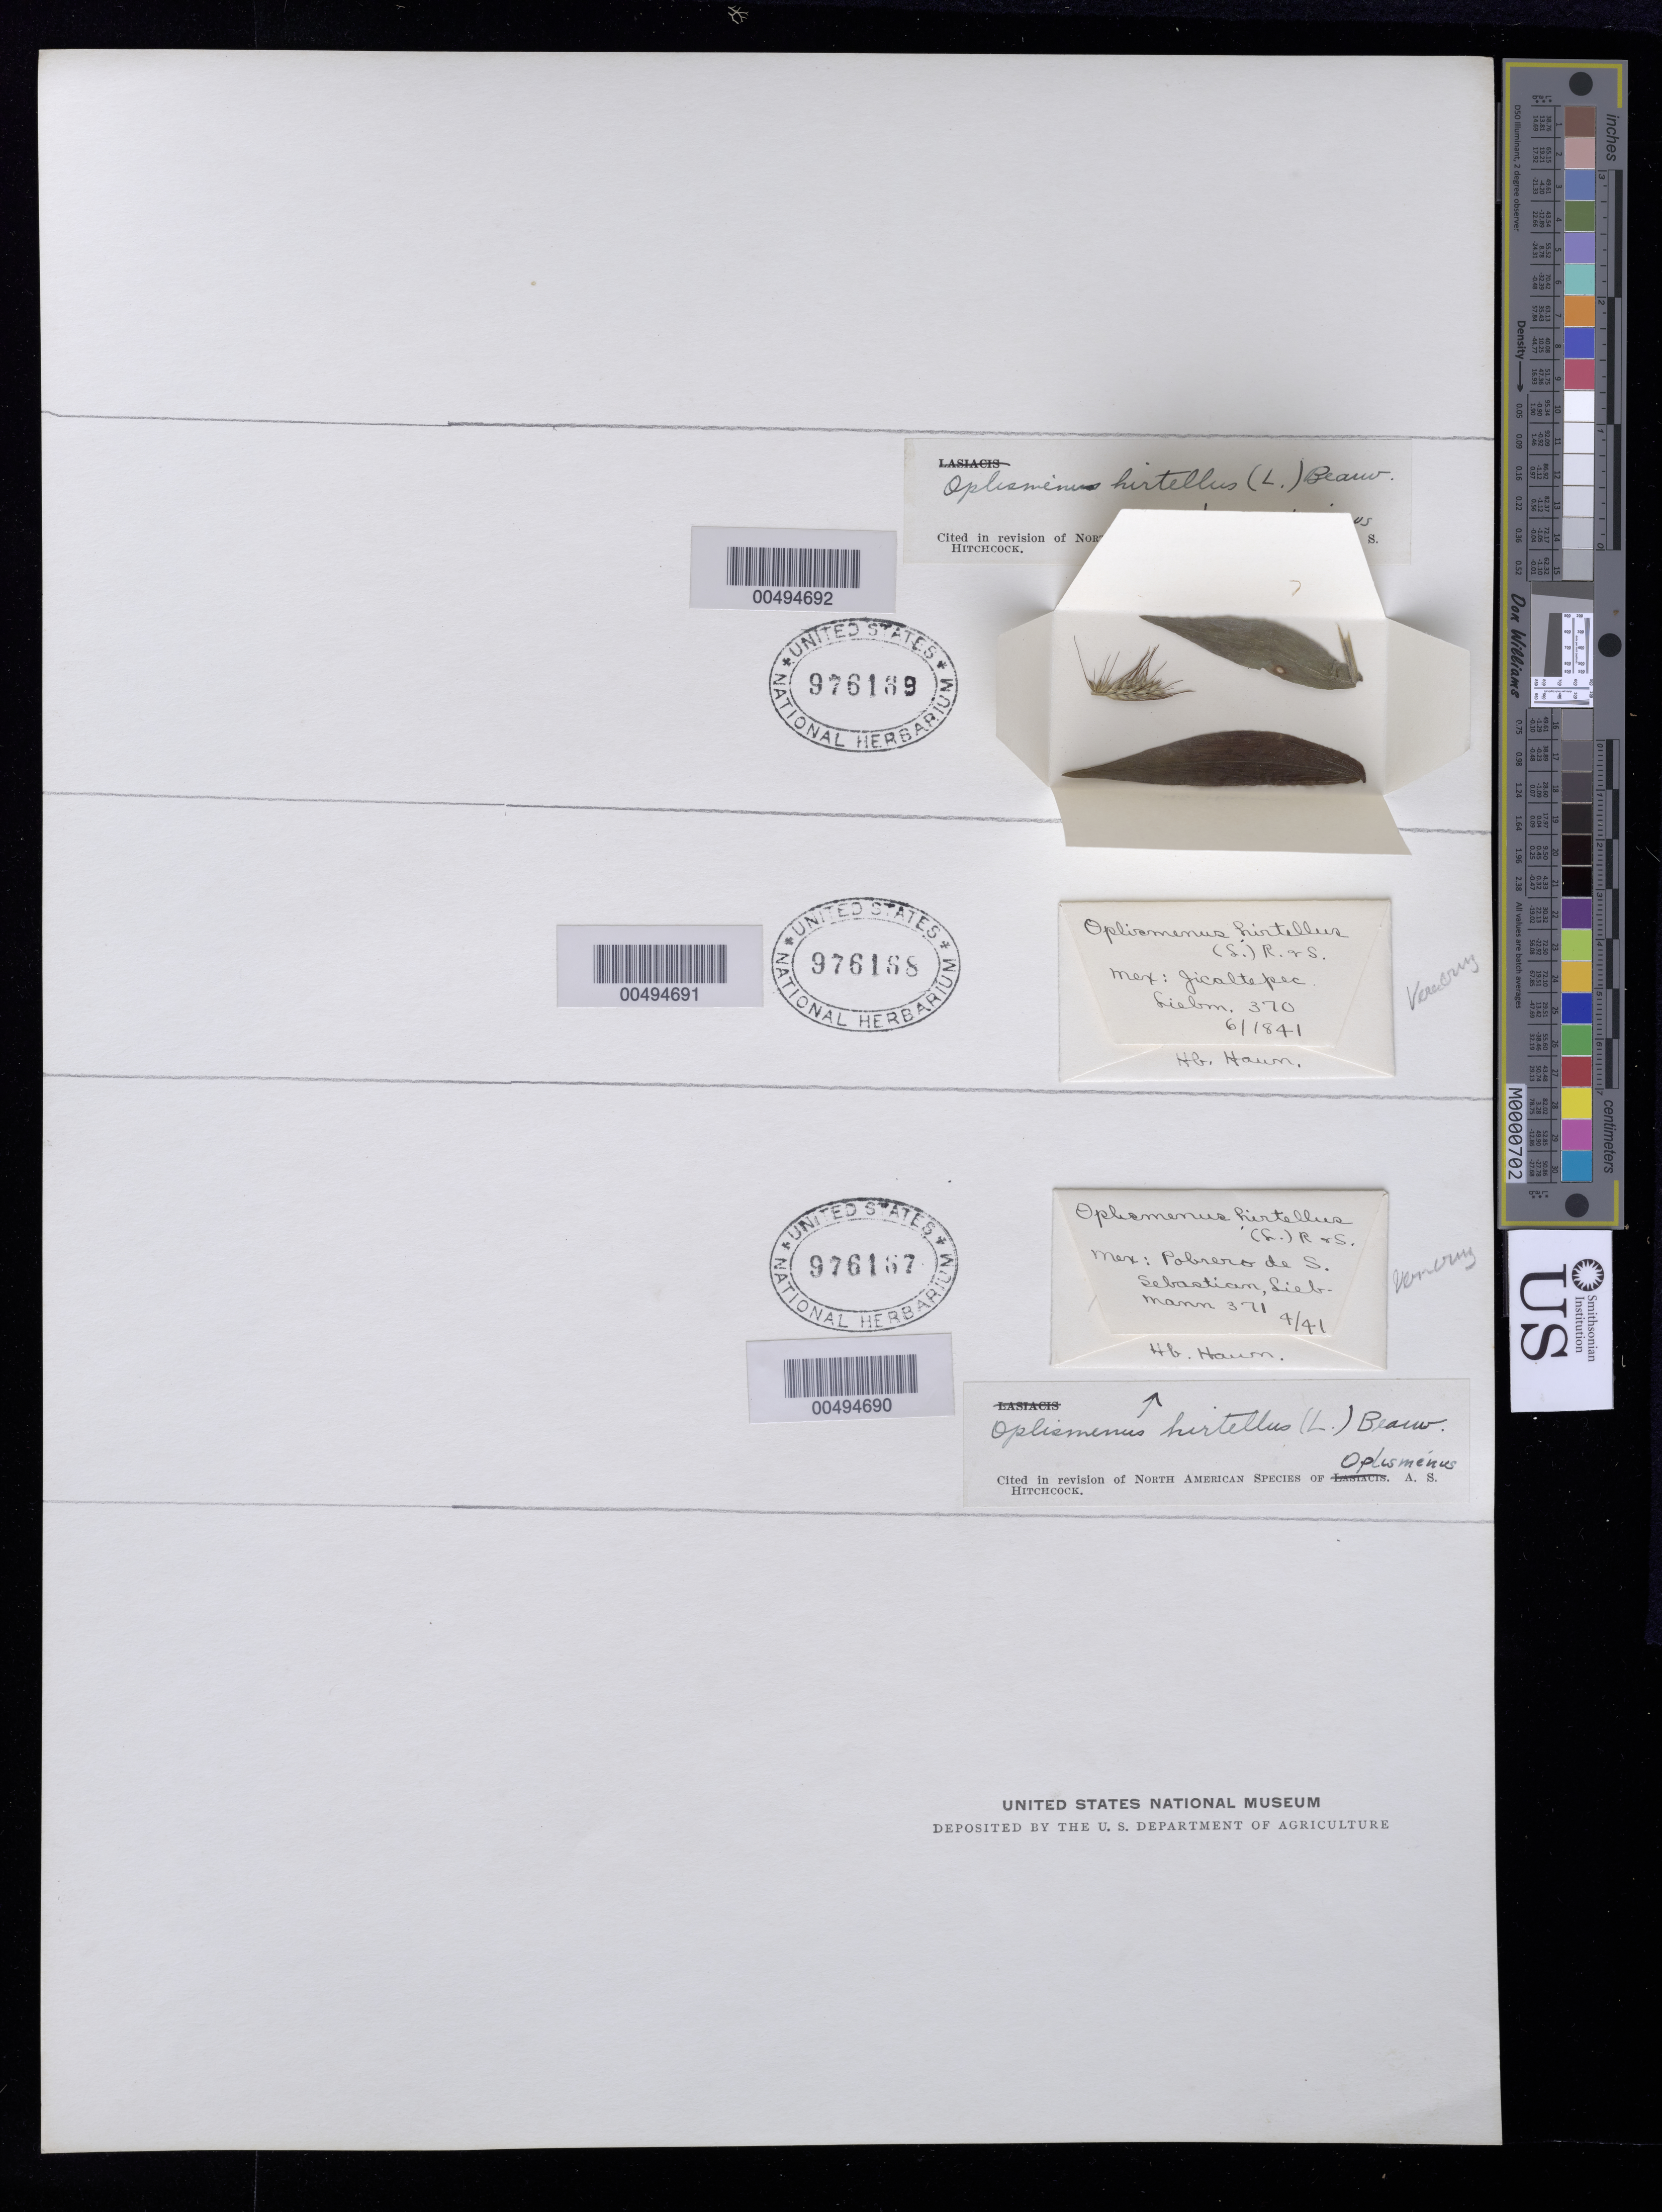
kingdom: Plantae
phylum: Tracheophyta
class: Liliopsida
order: Poales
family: Poaceae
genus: Oplismenus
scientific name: Oplismenus hirtellus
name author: (L.) P. Beauv.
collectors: F. M. Liebmann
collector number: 364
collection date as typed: Mar 1841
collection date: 1841-03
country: Mexico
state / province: Veracruz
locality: Colipa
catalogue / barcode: US 976169